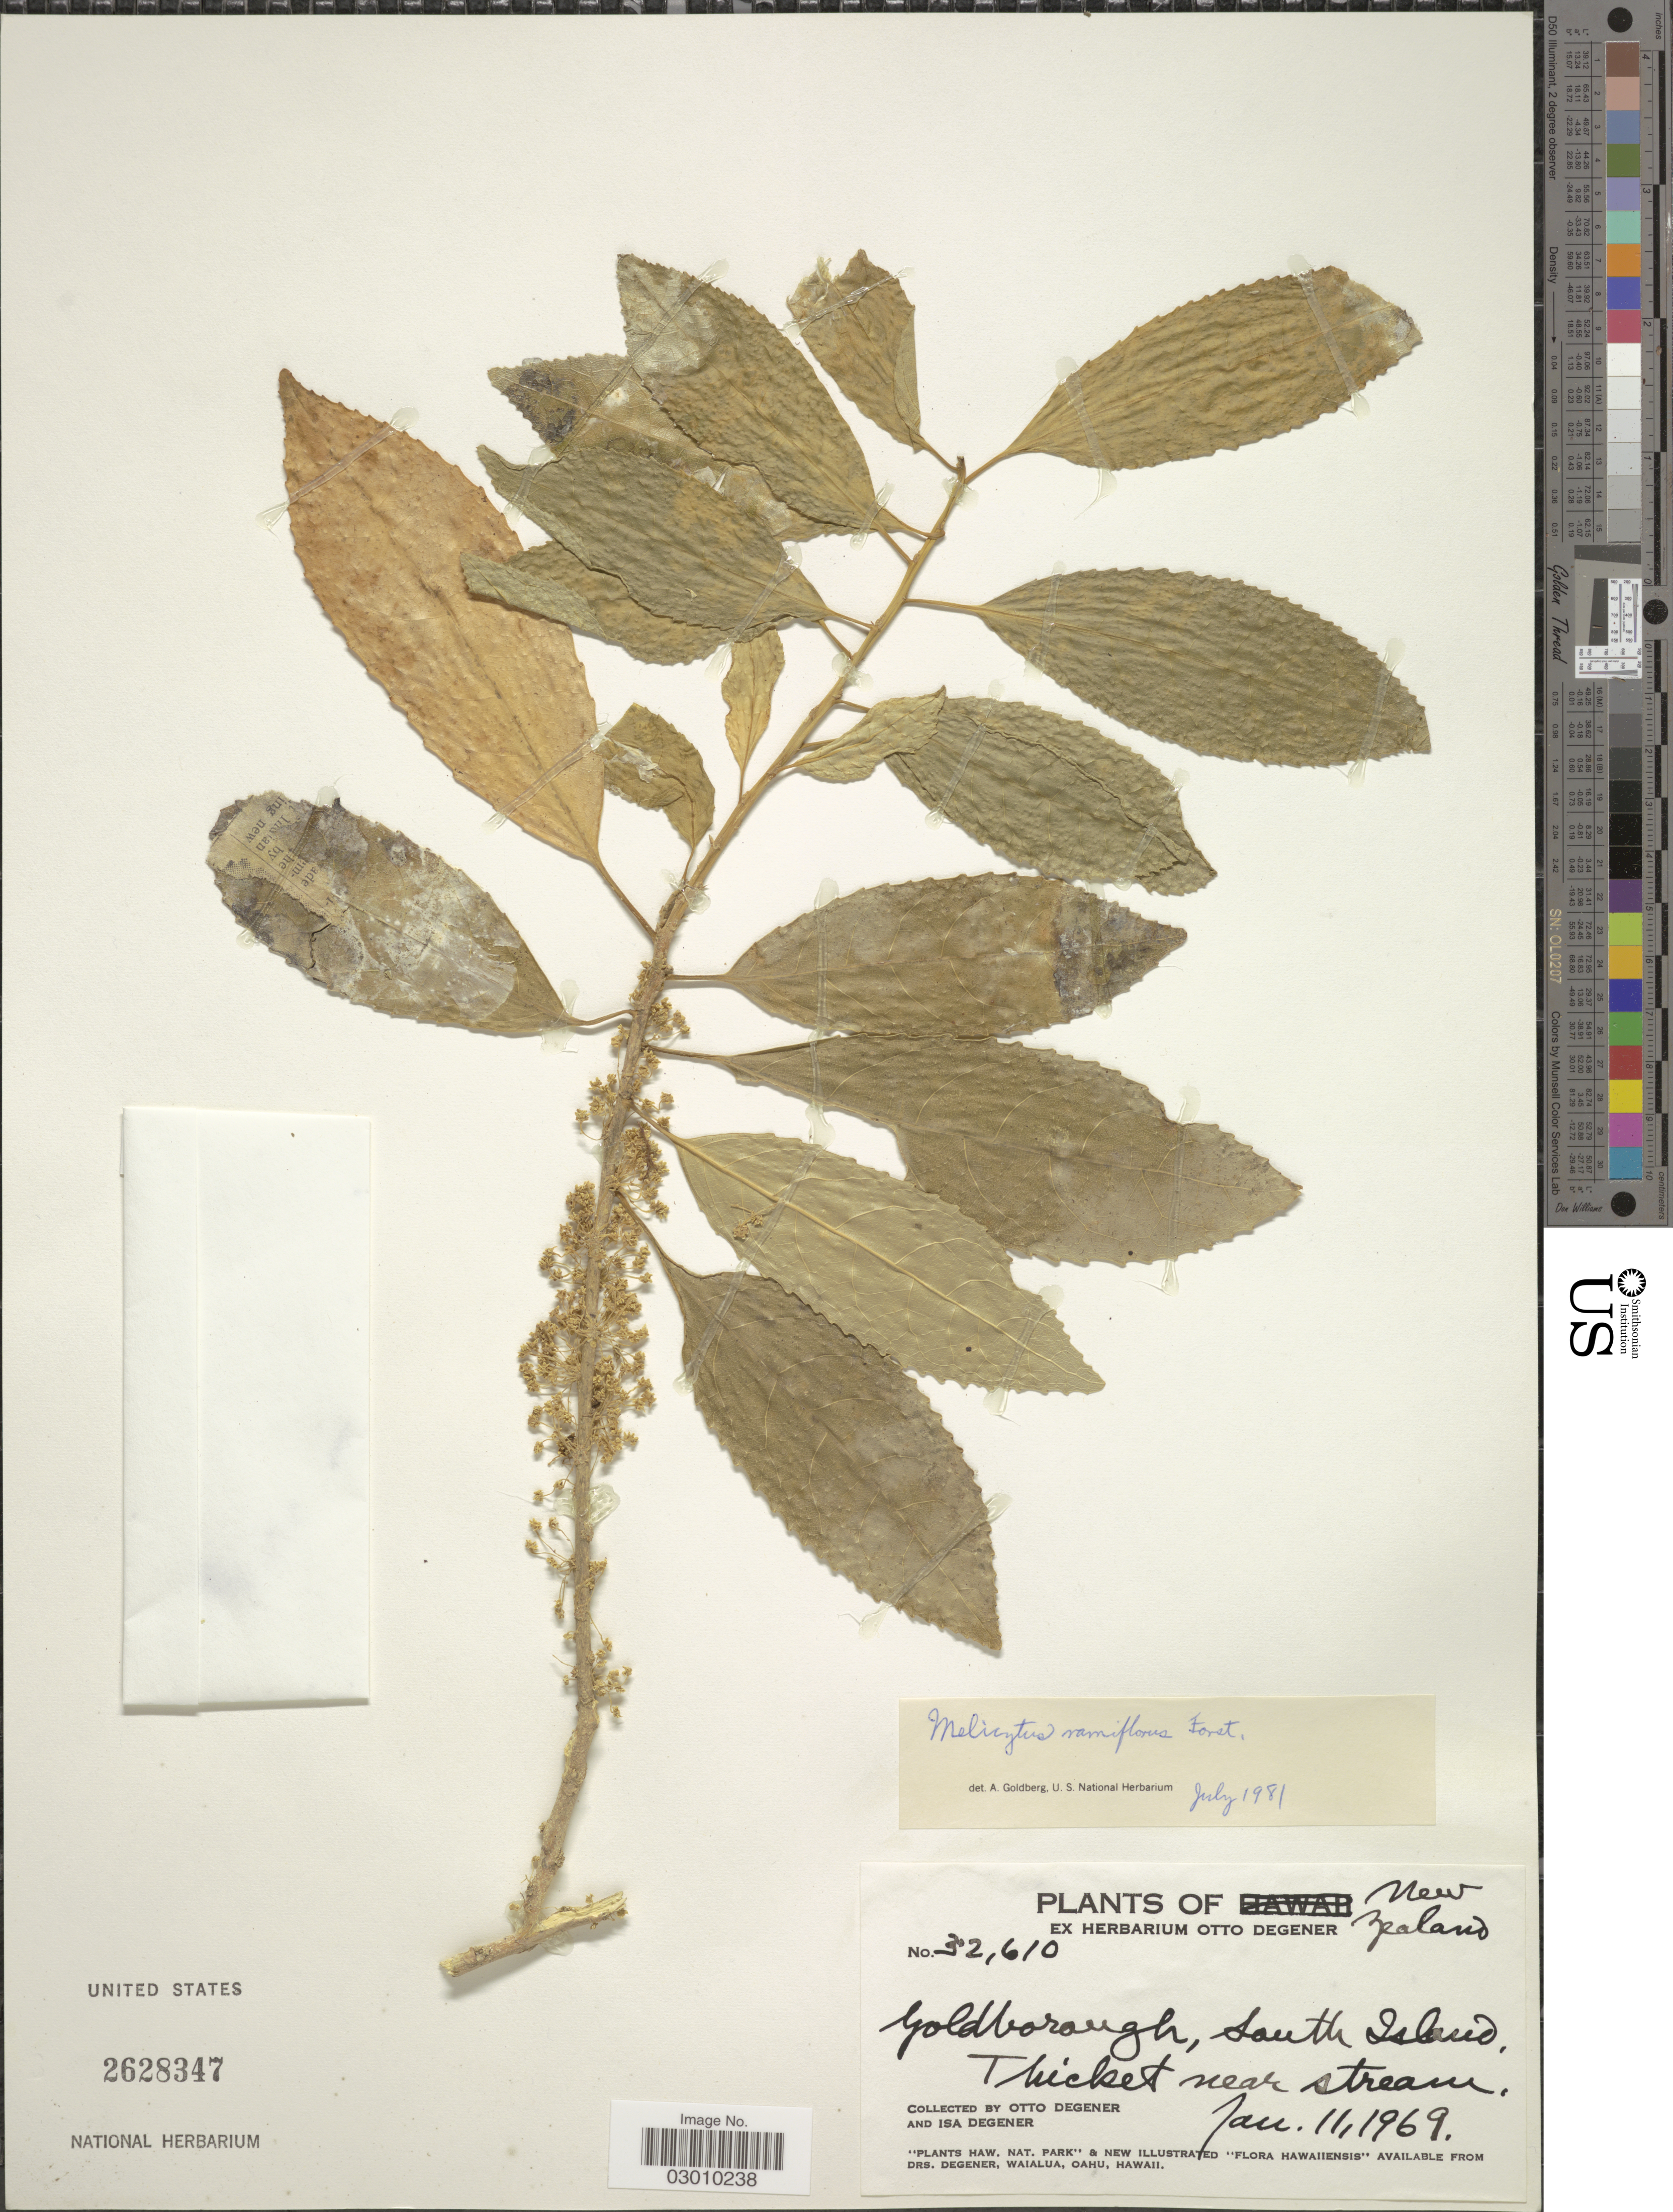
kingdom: Plantae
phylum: Tracheophyta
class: Magnoliopsida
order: Malpighiales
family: Violaceae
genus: Melicytus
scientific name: Melicytus ramiflorus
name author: J.R. Forst. & G. Forst.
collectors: O. Degener & I. Degener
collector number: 32610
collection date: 1969-01-11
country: New Zealand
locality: Goldborough, South Island.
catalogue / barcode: US 2628347